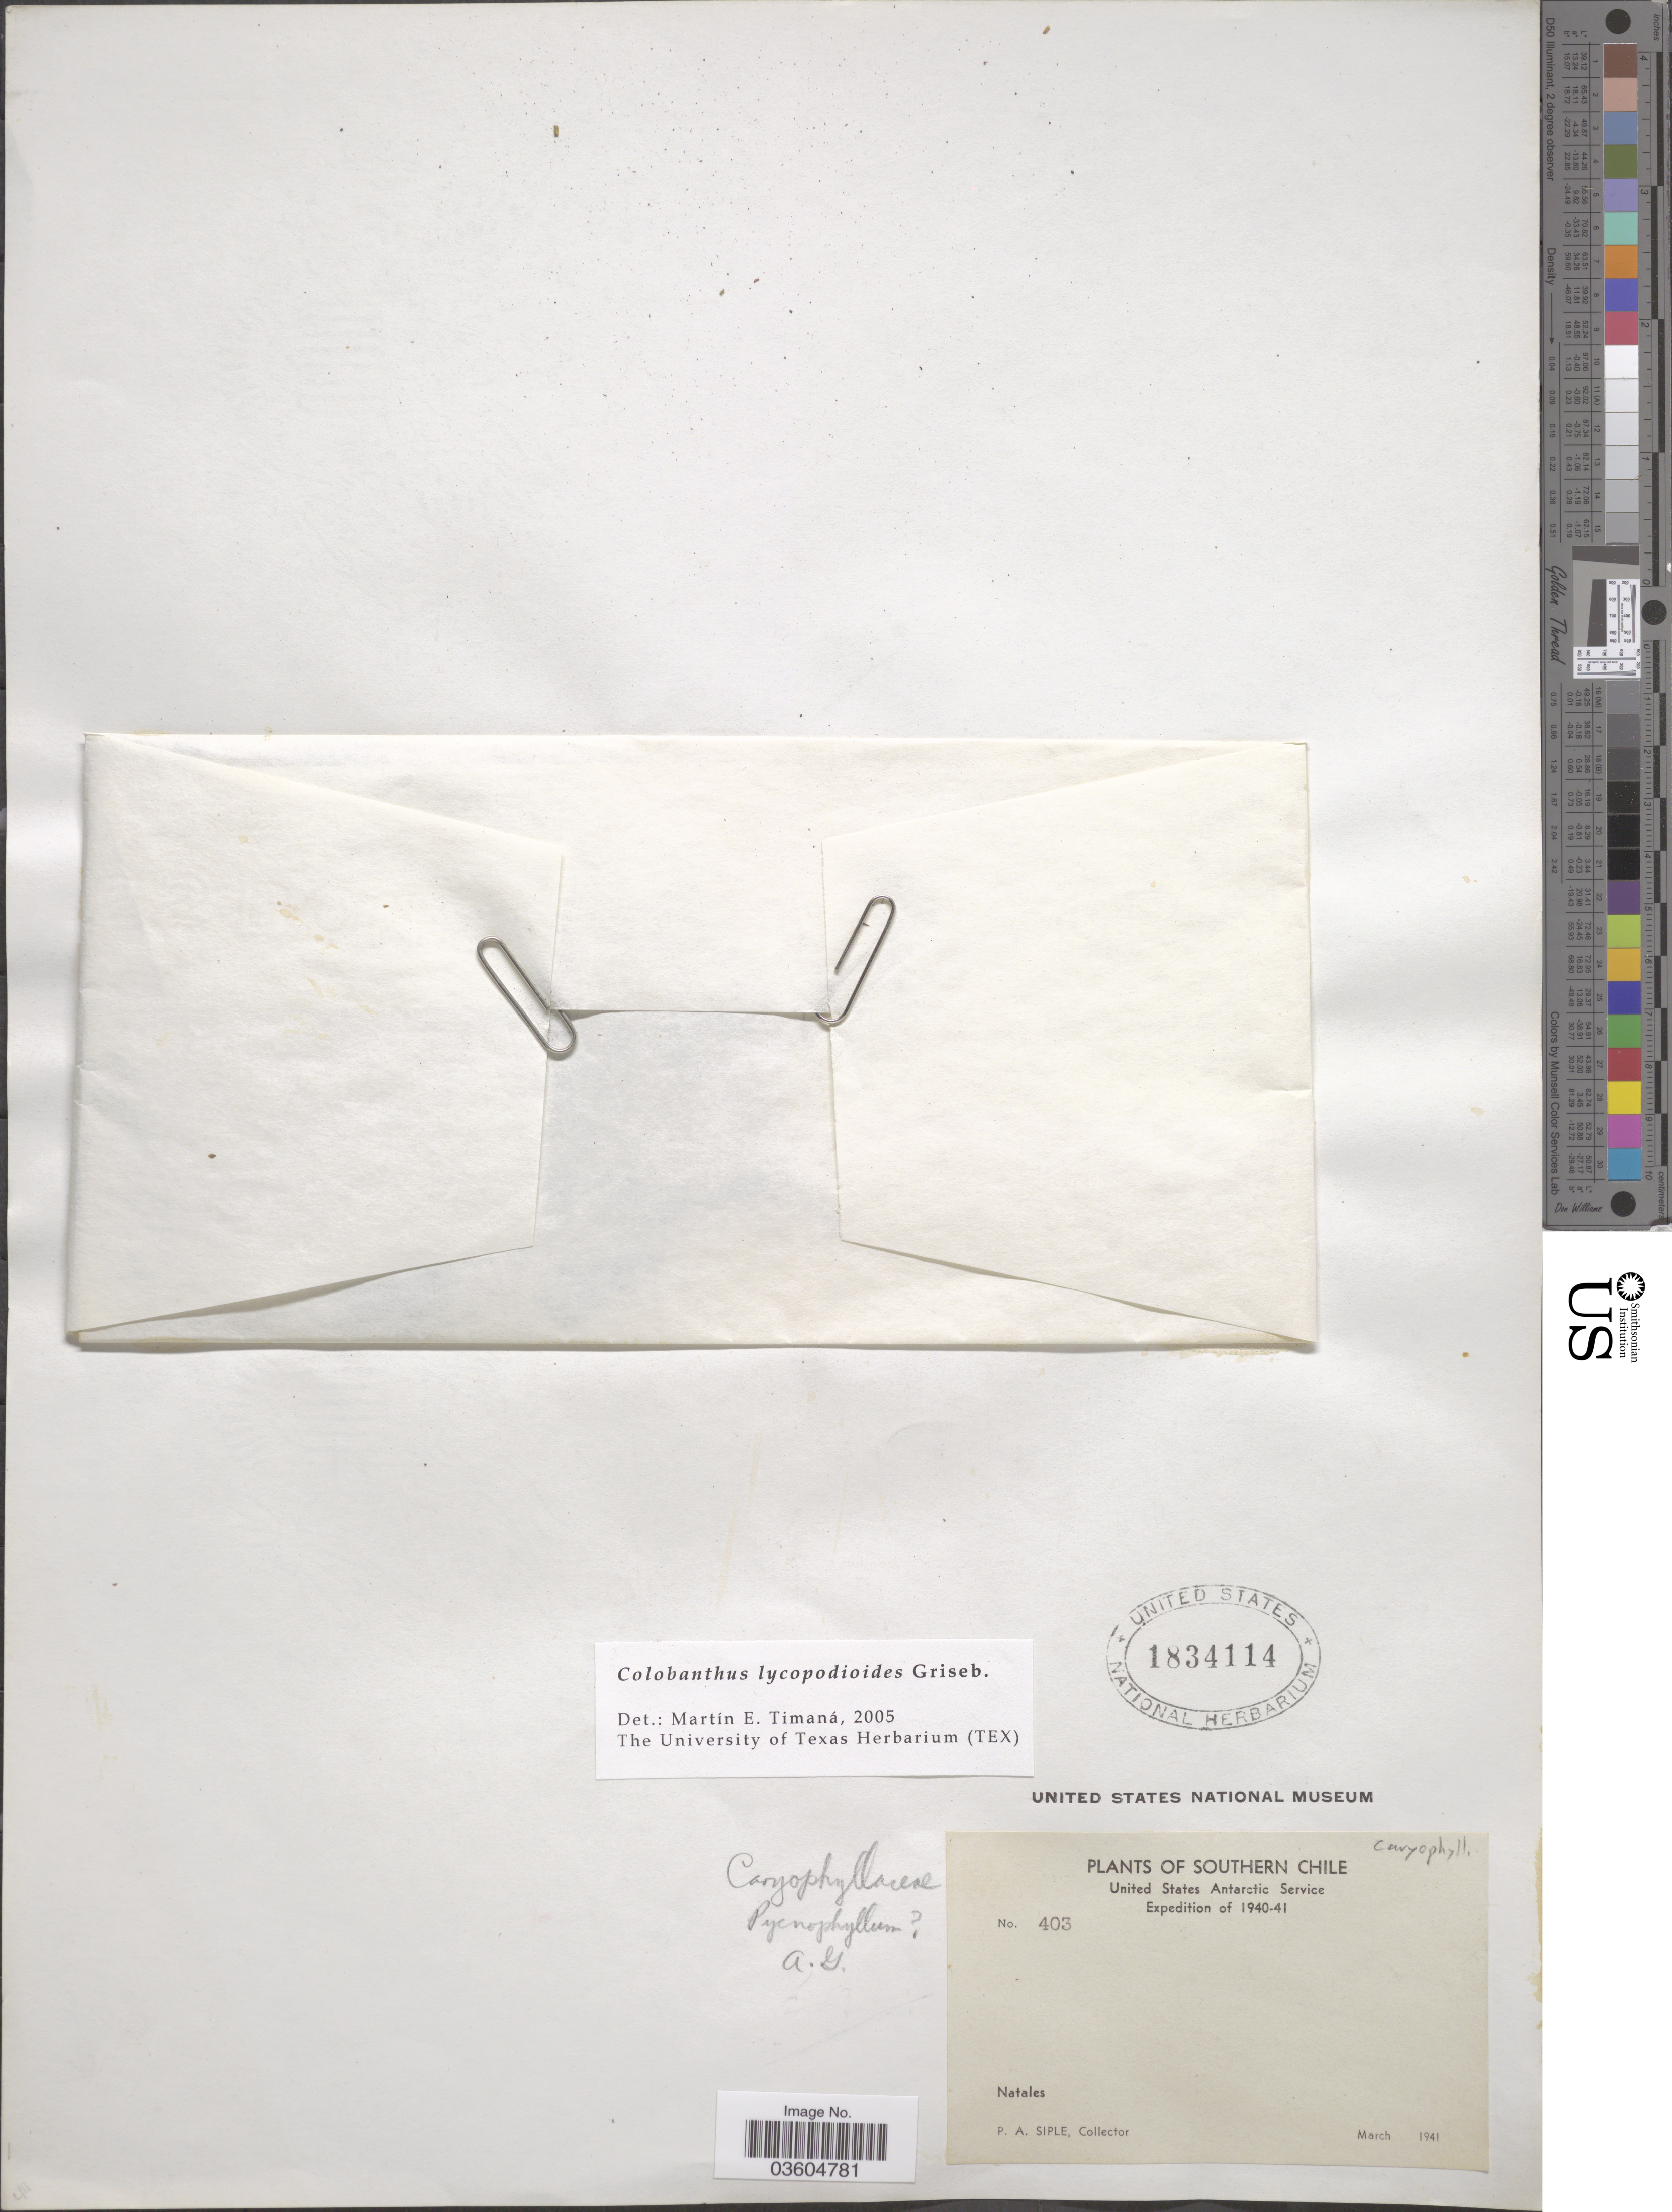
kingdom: Plantae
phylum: Tracheophyta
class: Magnoliopsida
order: Caryophyllales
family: Caryophyllaceae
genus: Colobanthus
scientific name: Colobanthus lycopodioides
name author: Griseb.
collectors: P. Siple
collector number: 403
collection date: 1941-03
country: Chile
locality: Southern Chile. Natales.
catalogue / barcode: US 1834114